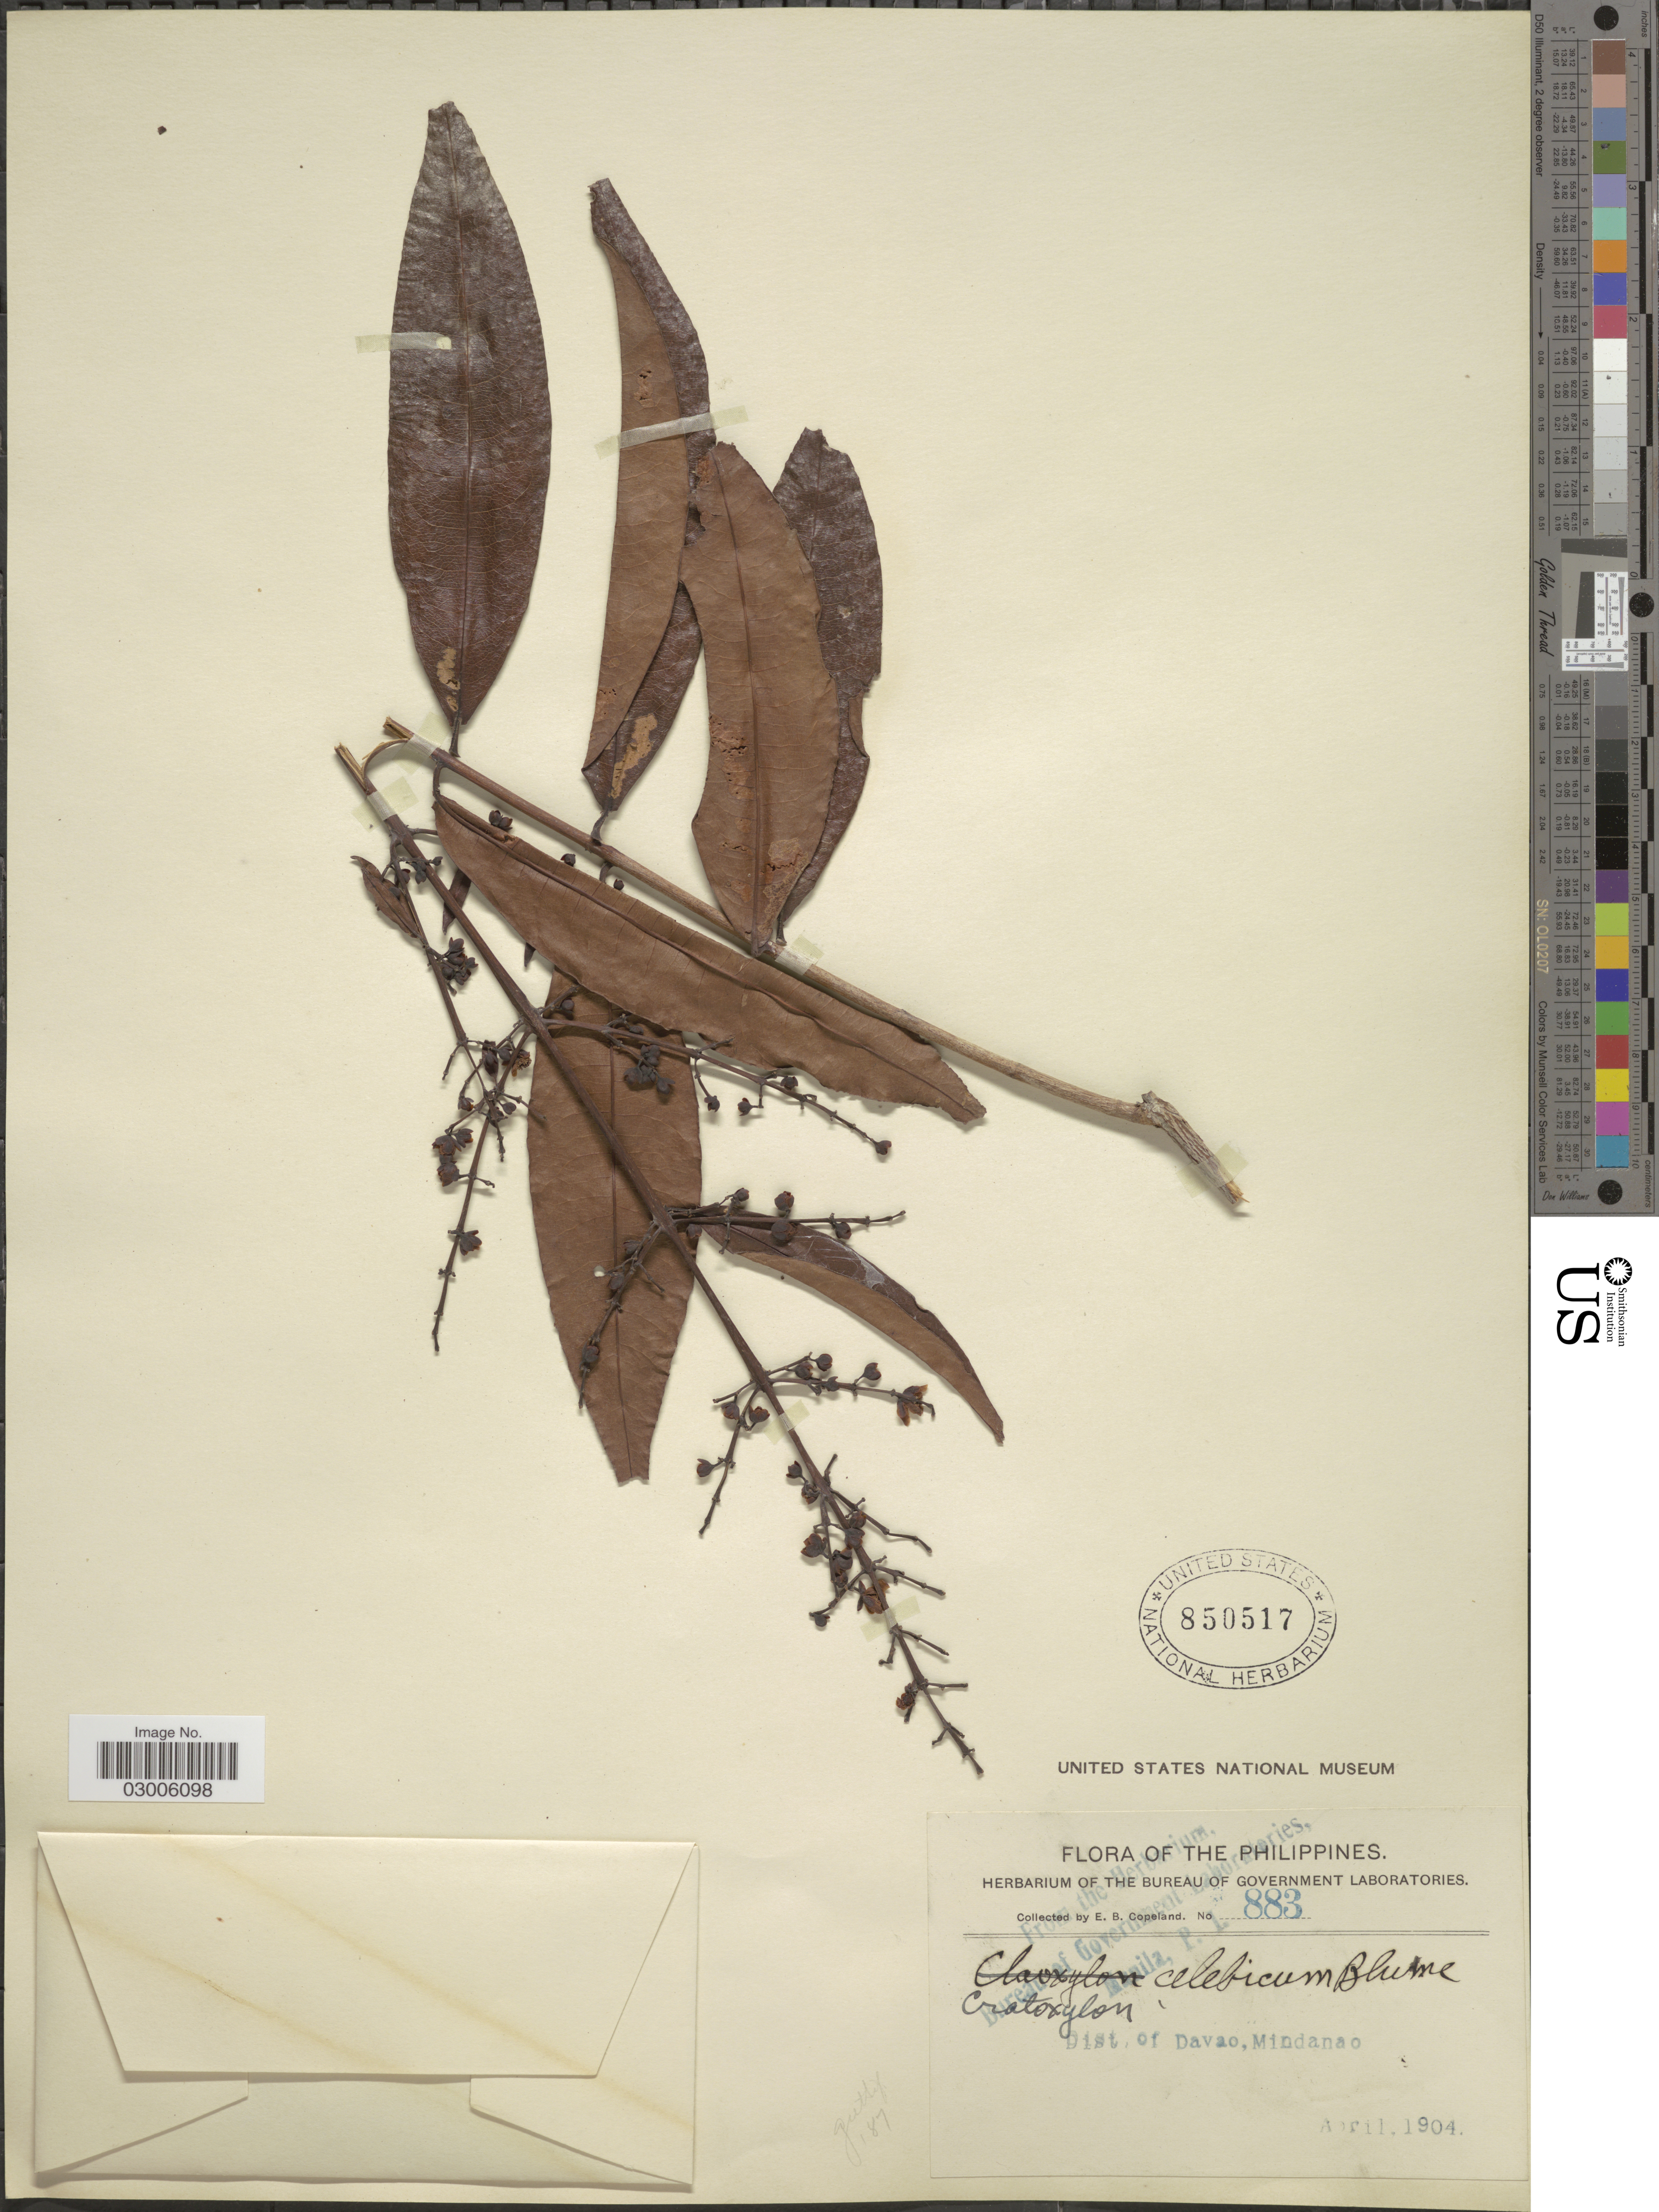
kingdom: Plantae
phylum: Tracheophyta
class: Magnoliopsida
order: Malpighiales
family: Hypericaceae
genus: Cratoxylum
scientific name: Cratoxylum celebicum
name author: Blume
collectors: E. B. Copeland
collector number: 883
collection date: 1904-04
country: Philippines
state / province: Davao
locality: Dist. of Davao, Mindanao.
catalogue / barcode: US 850517